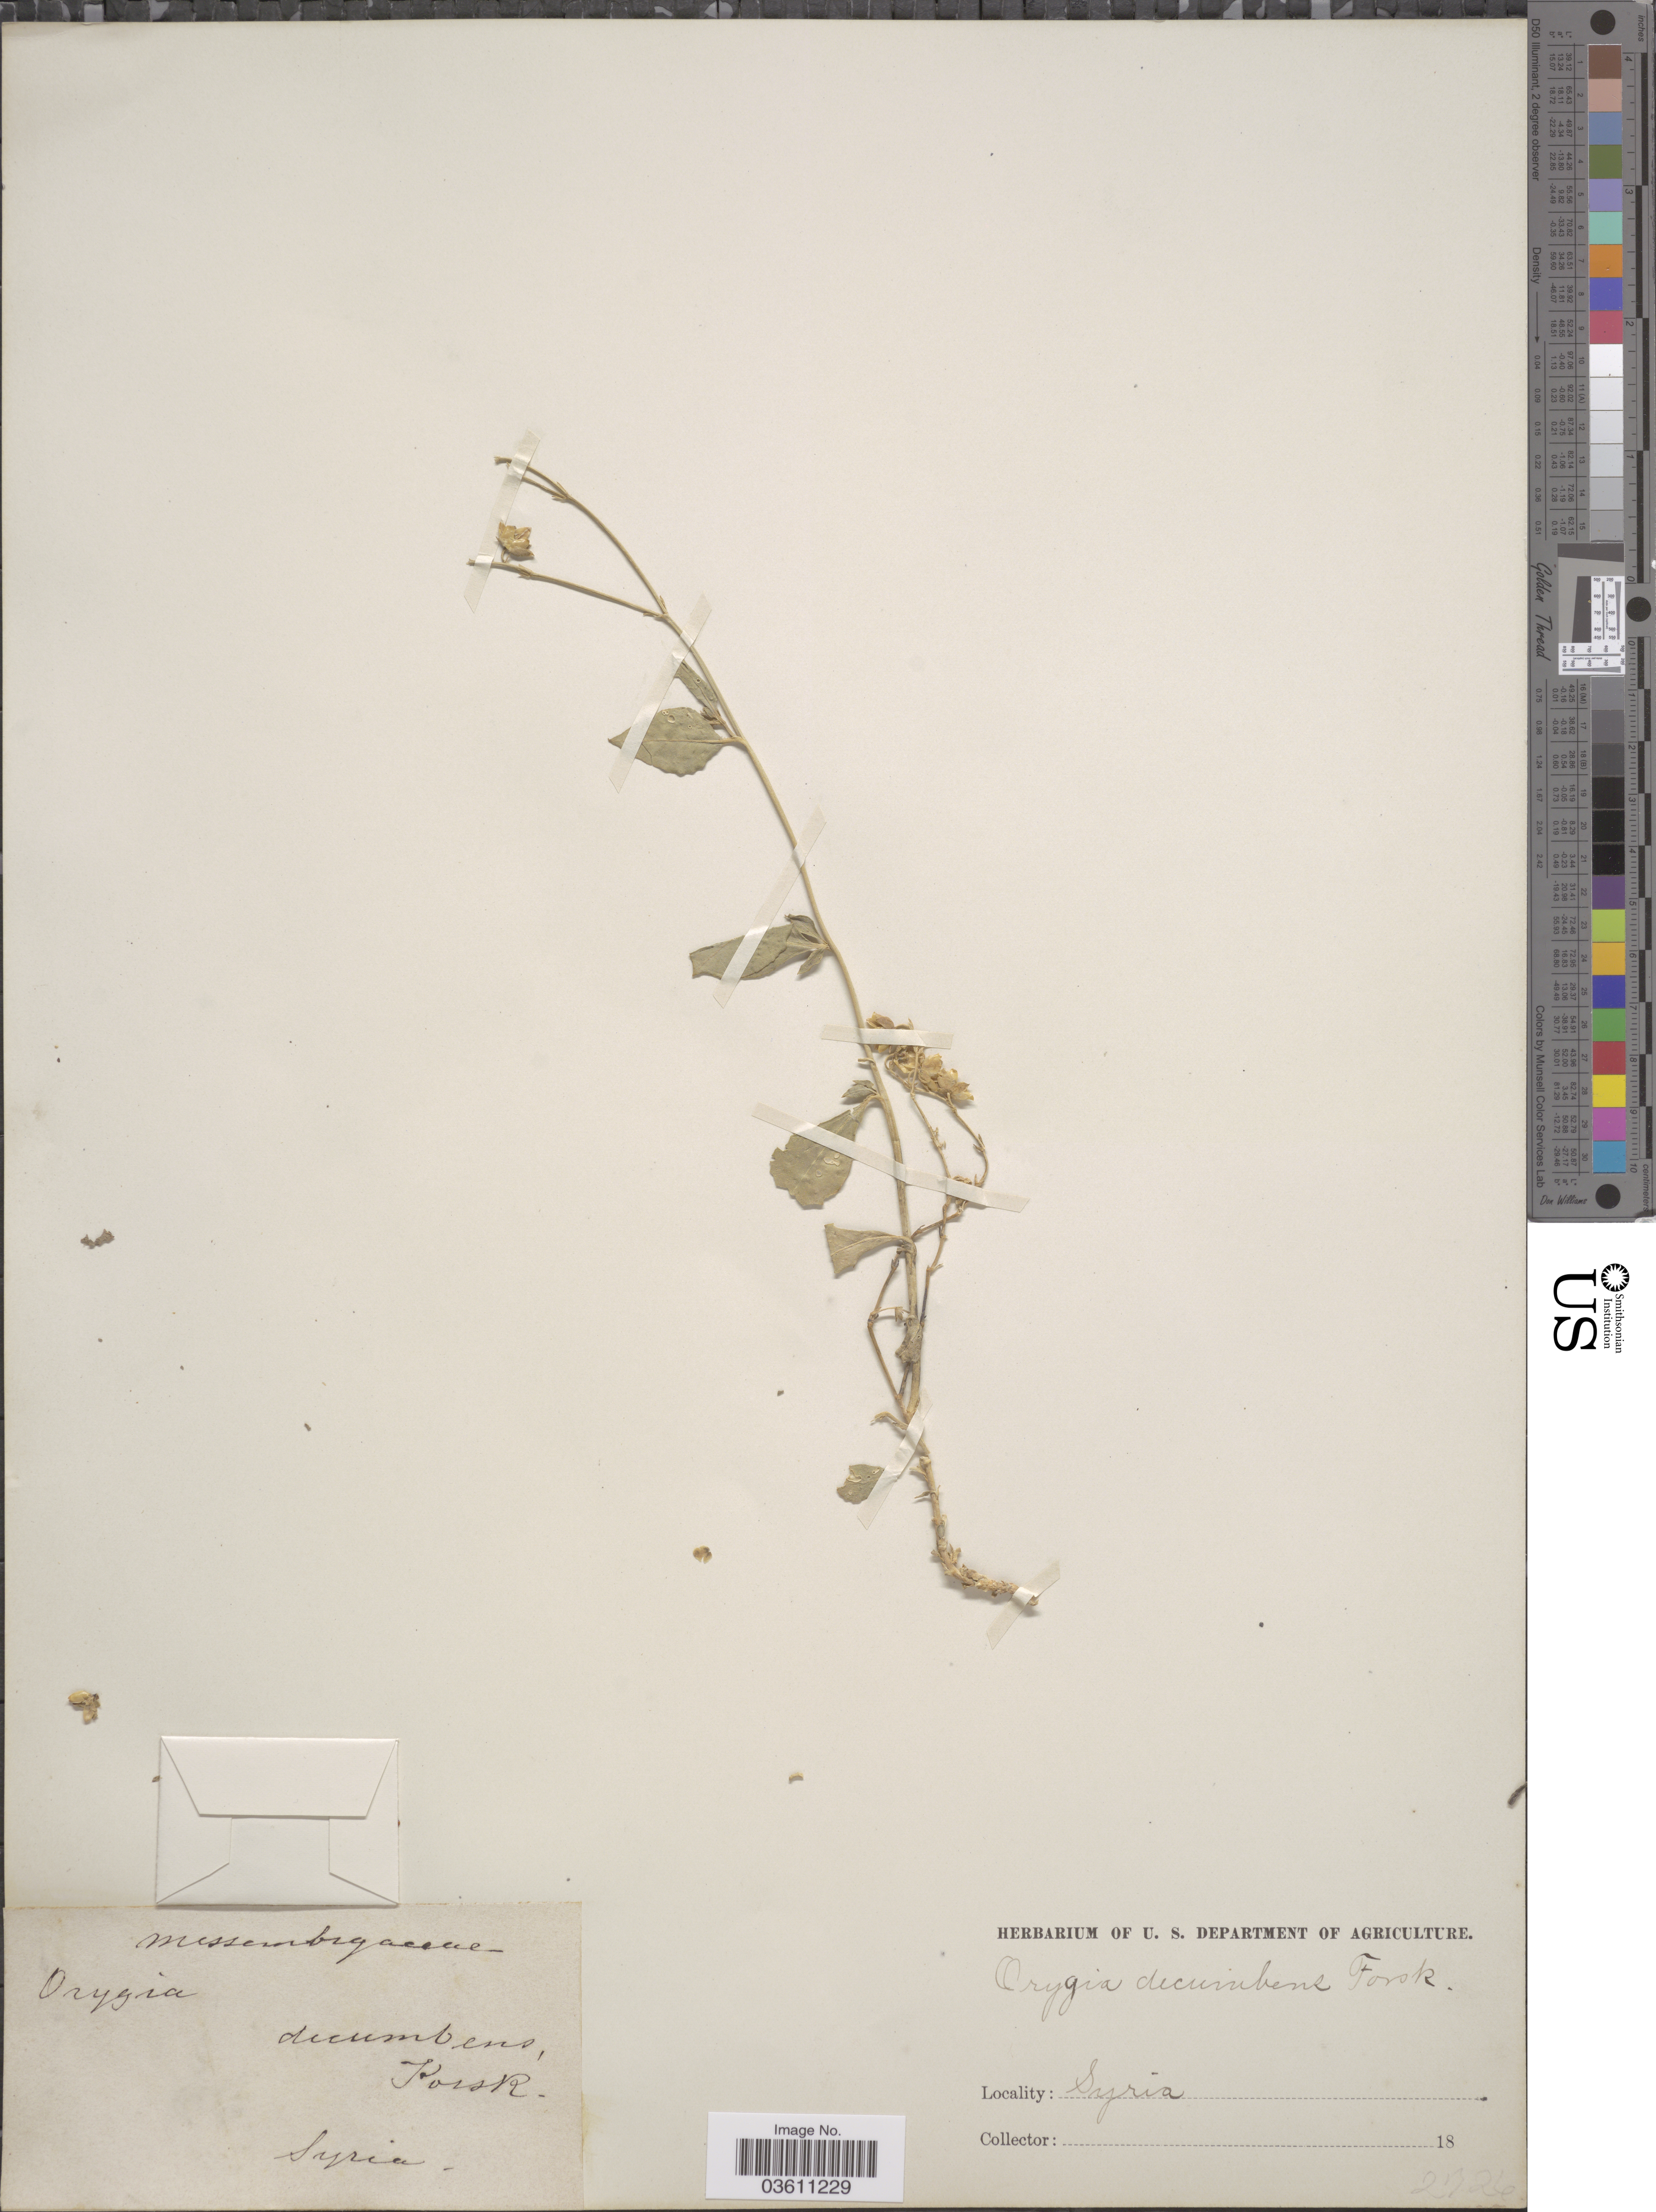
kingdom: Plantae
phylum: Tracheophyta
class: Magnoliopsida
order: Caryophyllales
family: Talinaceae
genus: Orygia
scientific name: Orygia decumbens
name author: Forssk.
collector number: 2326*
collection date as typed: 18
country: Syria